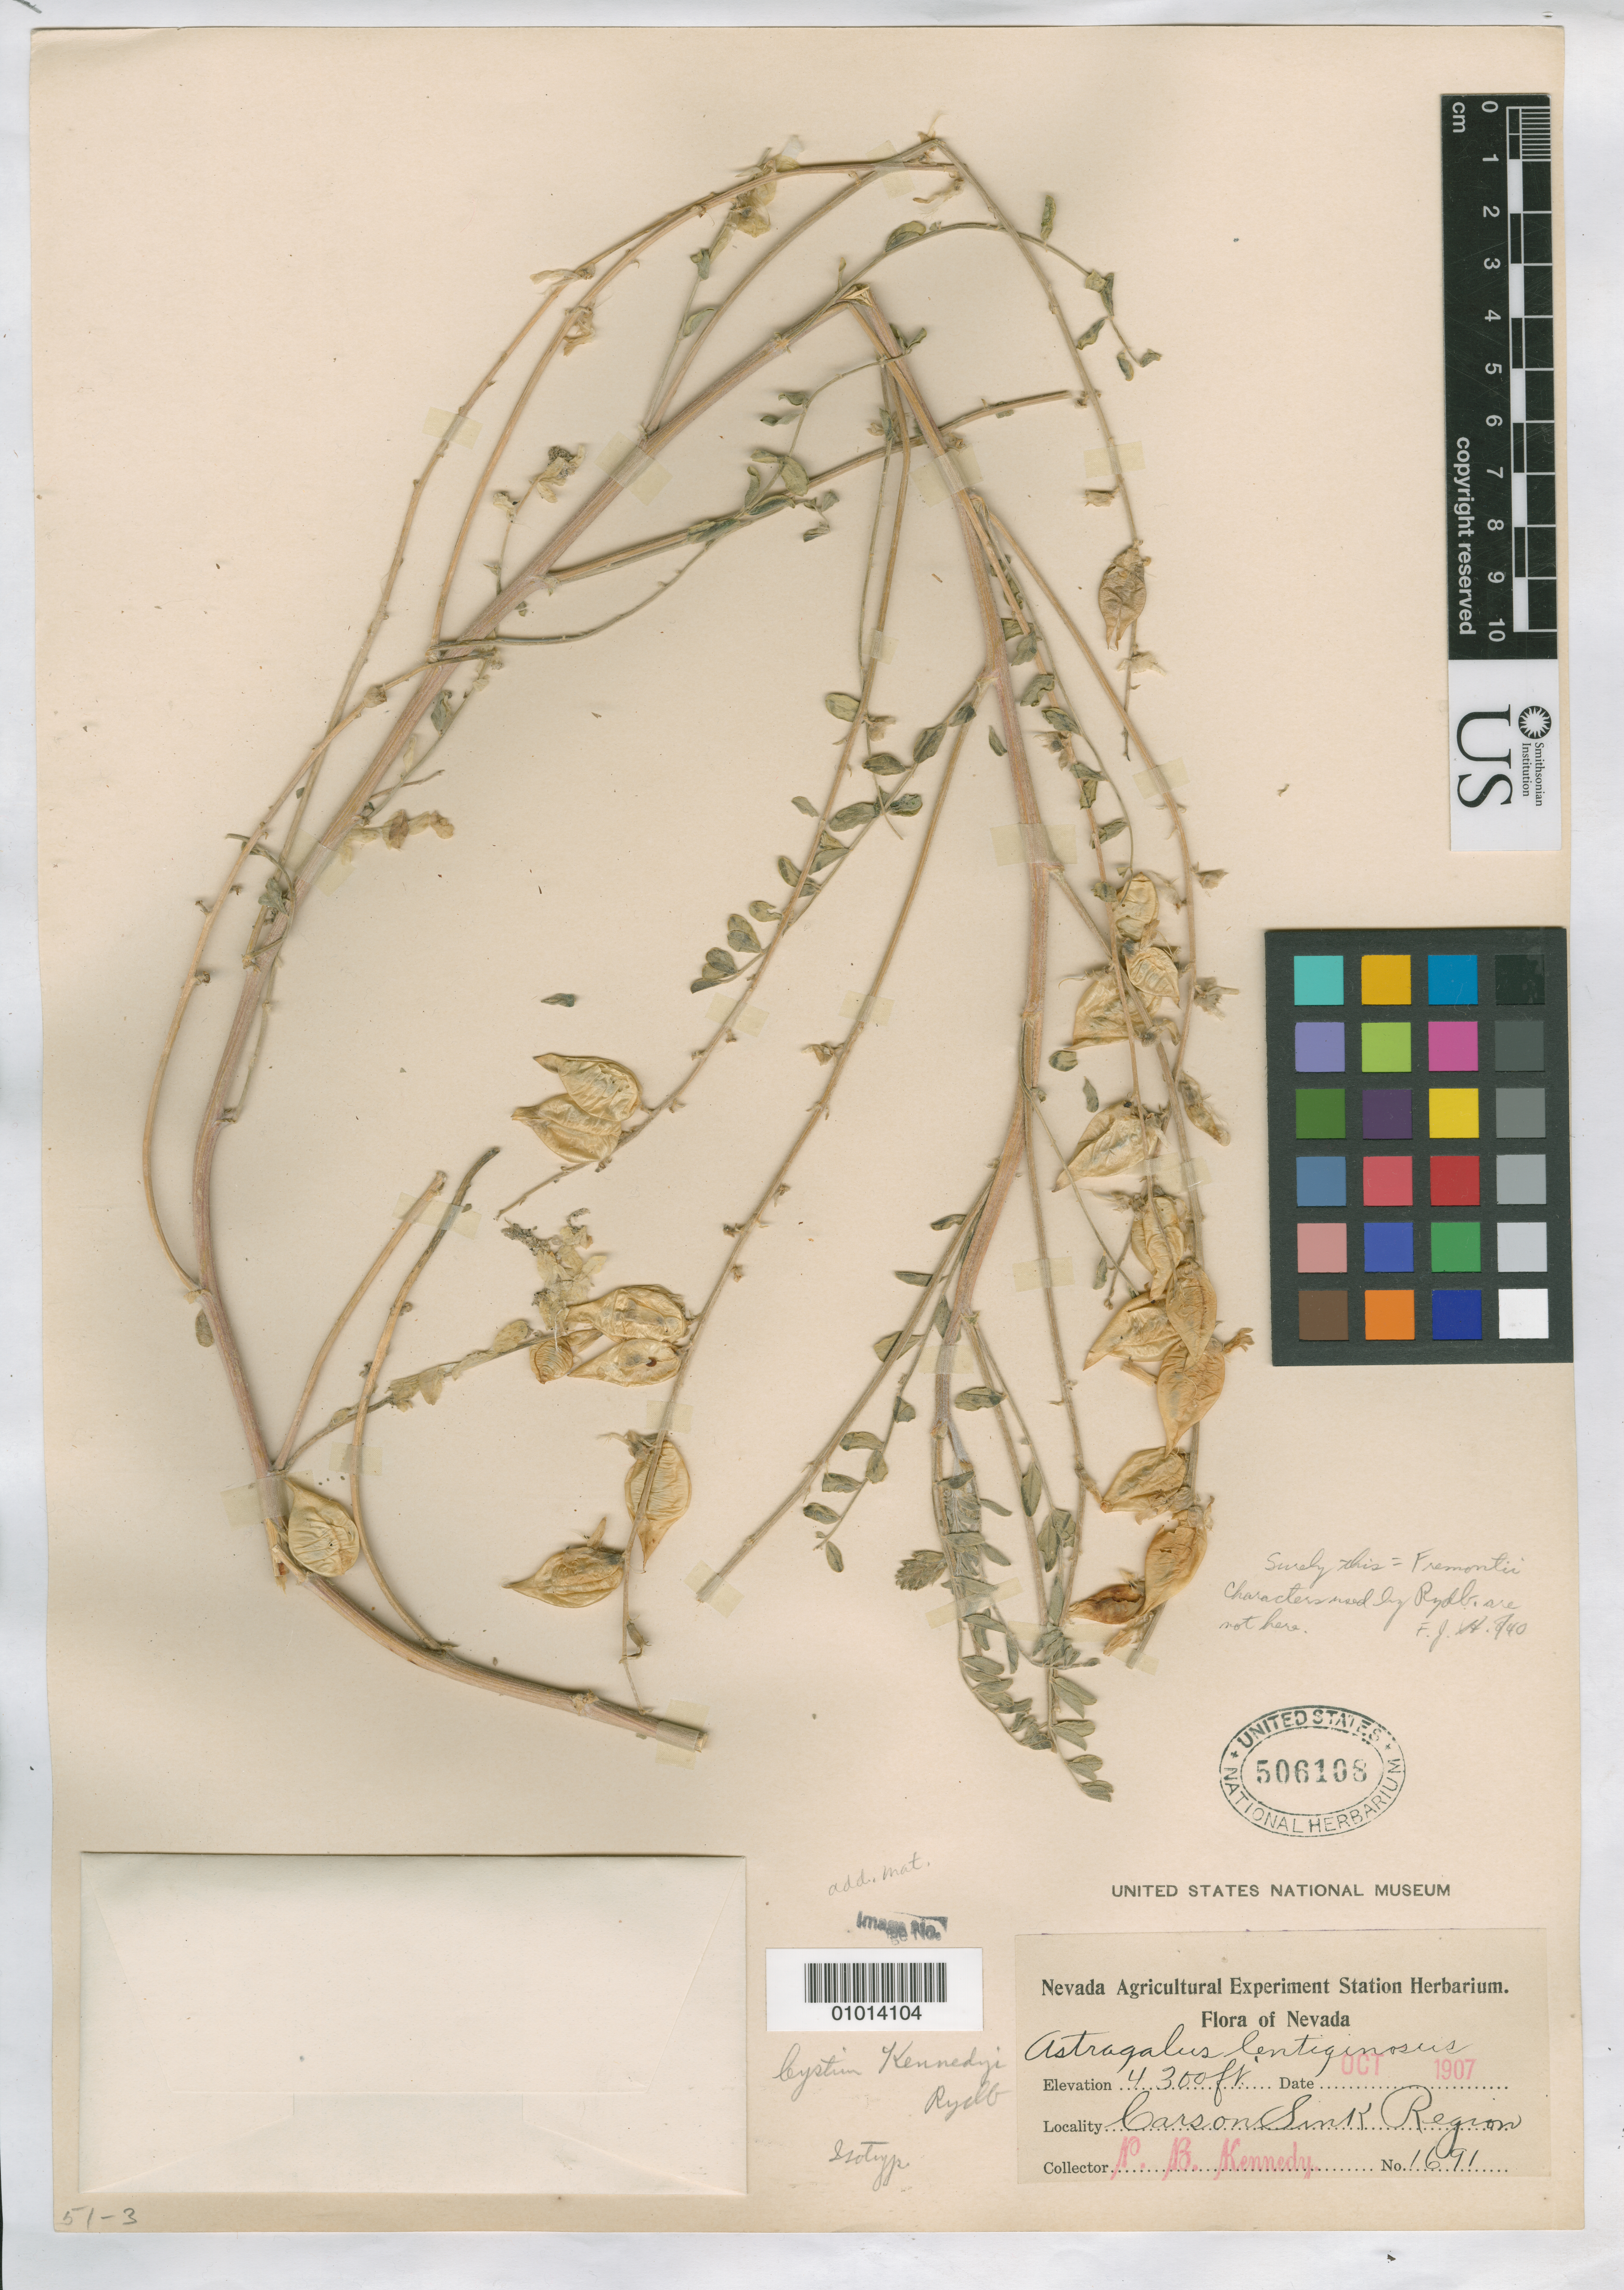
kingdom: Plantae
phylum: Tracheophyta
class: Magnoliopsida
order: Fabales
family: Fabaceae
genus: Cystium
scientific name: Cystium kennedyi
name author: Rydb.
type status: Isotype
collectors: P. B. Kennedy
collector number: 1691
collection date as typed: Oct 1907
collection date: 1907-10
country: United States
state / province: Nevada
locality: Carson Sink Region.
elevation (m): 1311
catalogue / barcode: US 506108